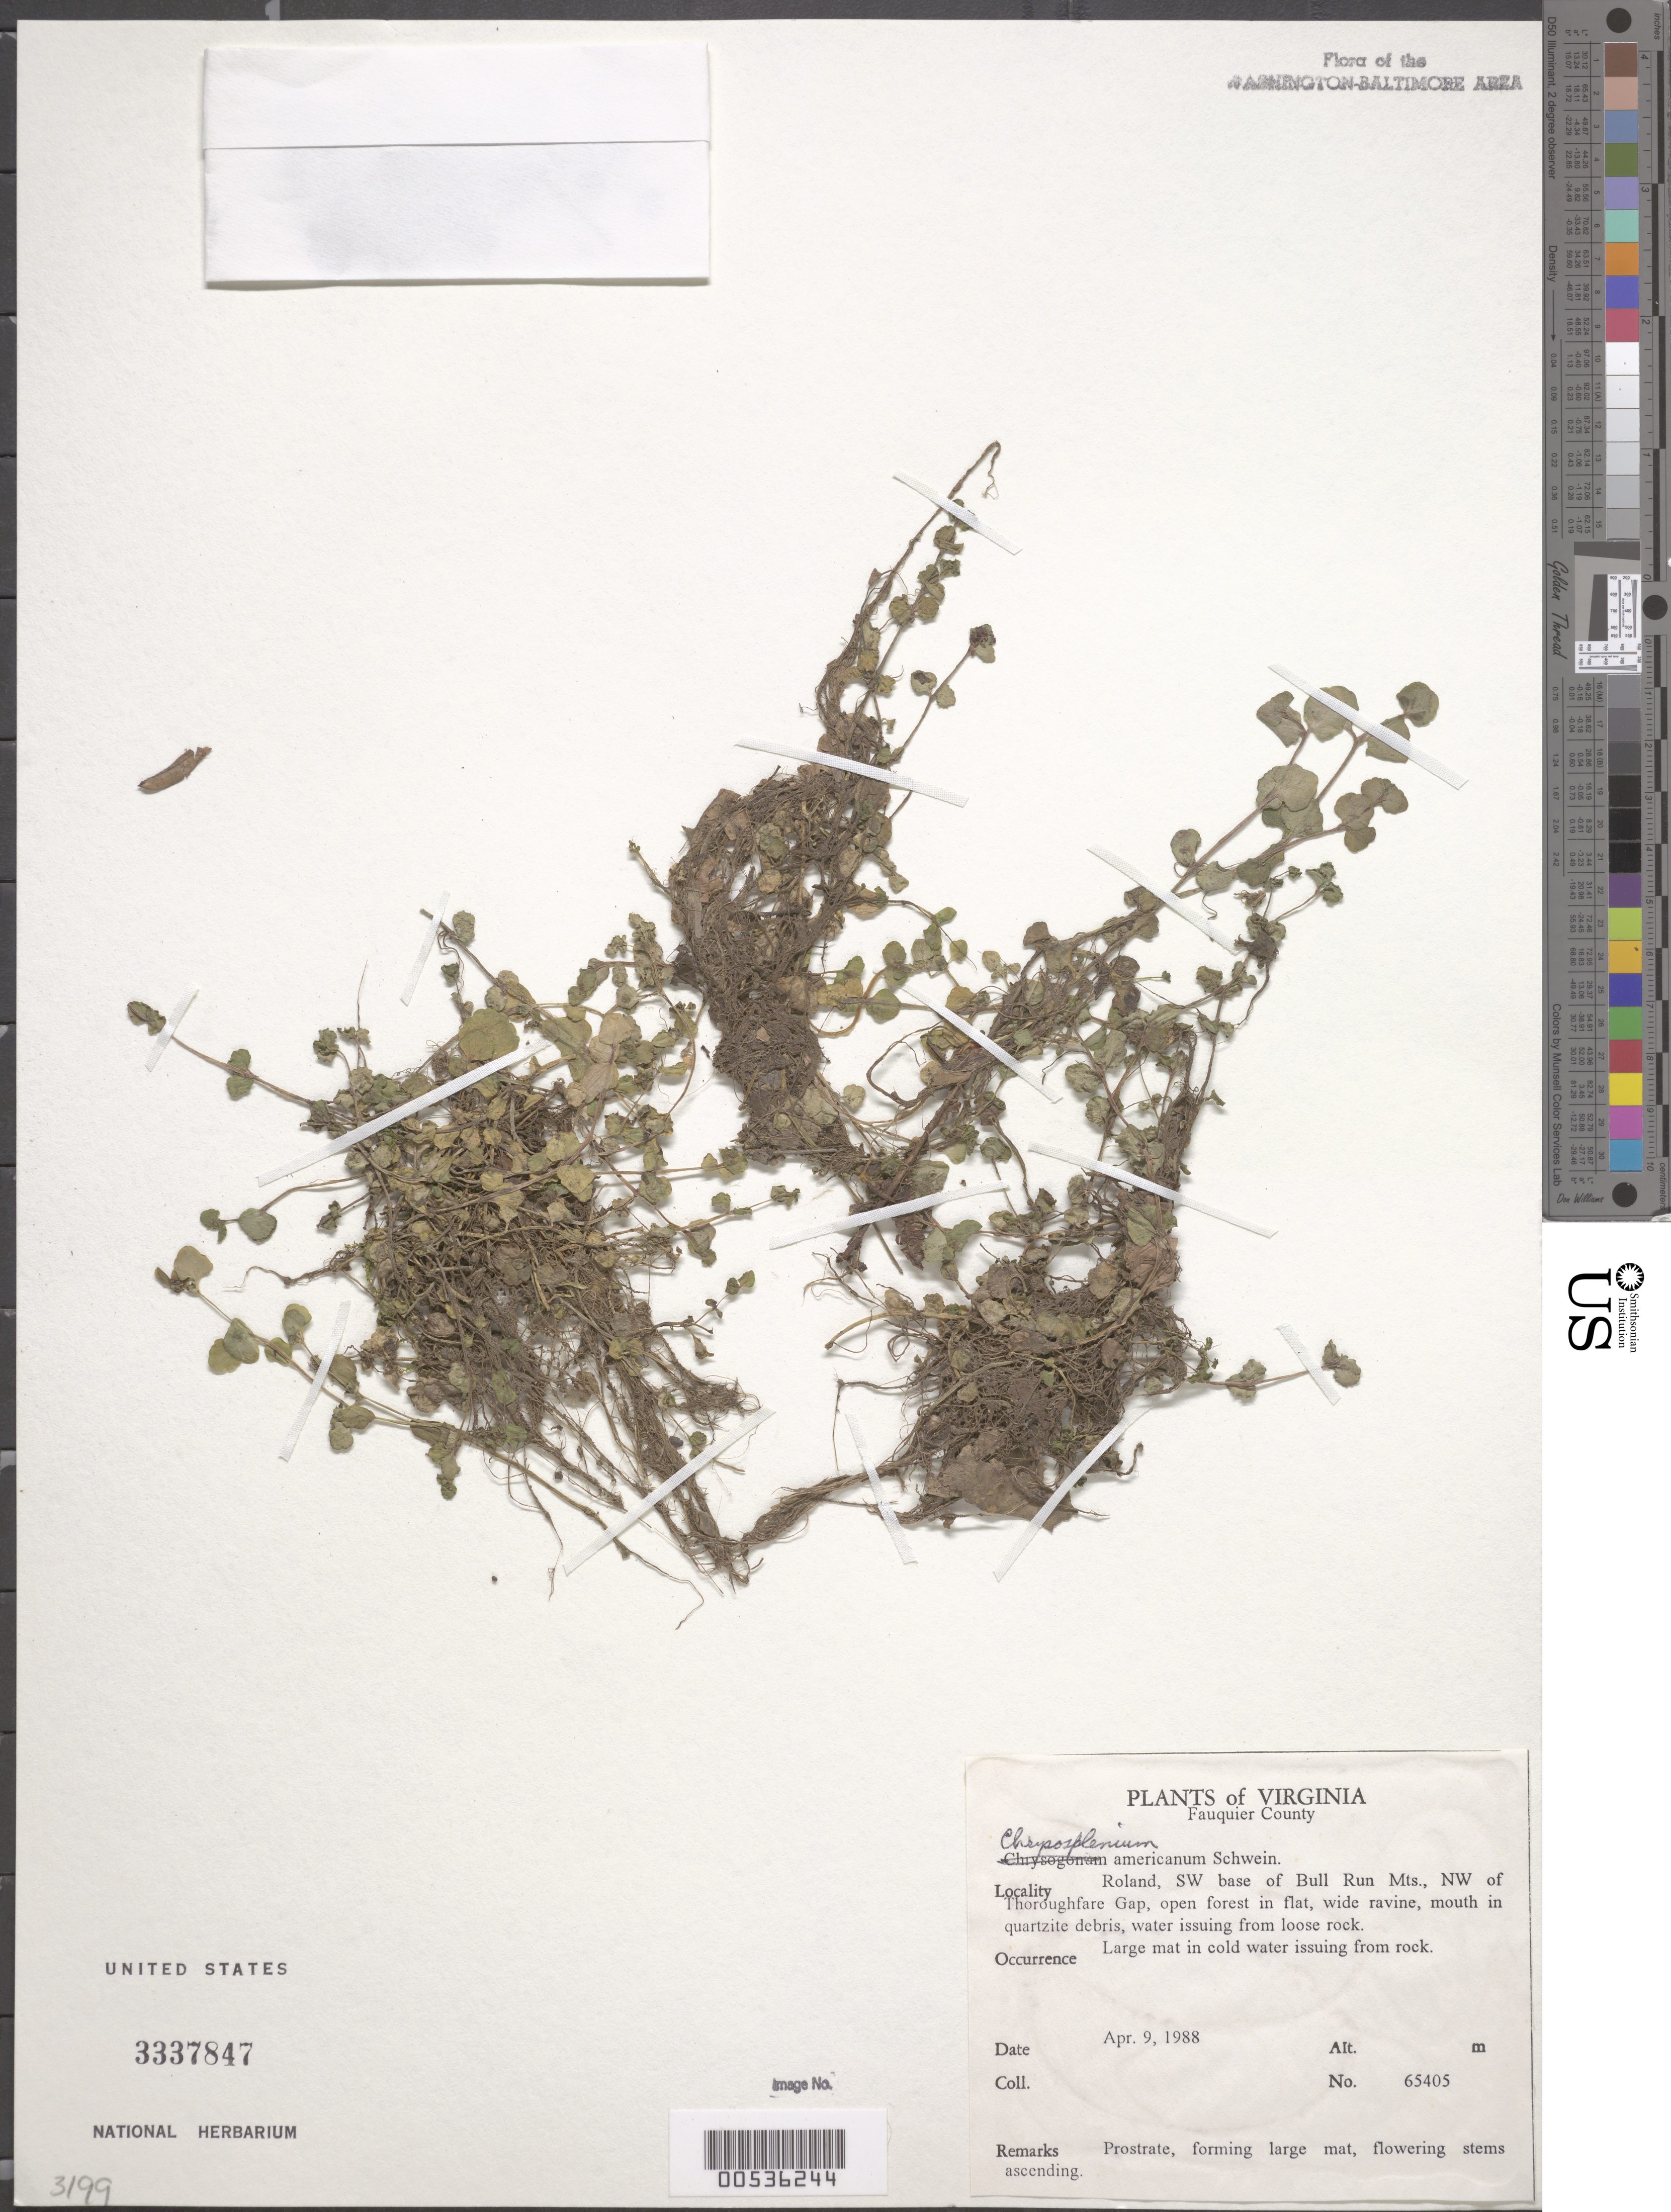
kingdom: Plantae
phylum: Tracheophyta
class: Magnoliopsida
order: Saxifragales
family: Saxifragaceae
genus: Chrysosplenium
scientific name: Chrysosplenium americanum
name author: Schwein.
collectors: F. R. Fosberg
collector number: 65405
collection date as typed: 09 Apr 1988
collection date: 1988-04-09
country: United States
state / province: Virginia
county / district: Fauquier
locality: Roland, SW base of Bull Run Mts., NW of Thorofare Gap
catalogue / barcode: US 3337847